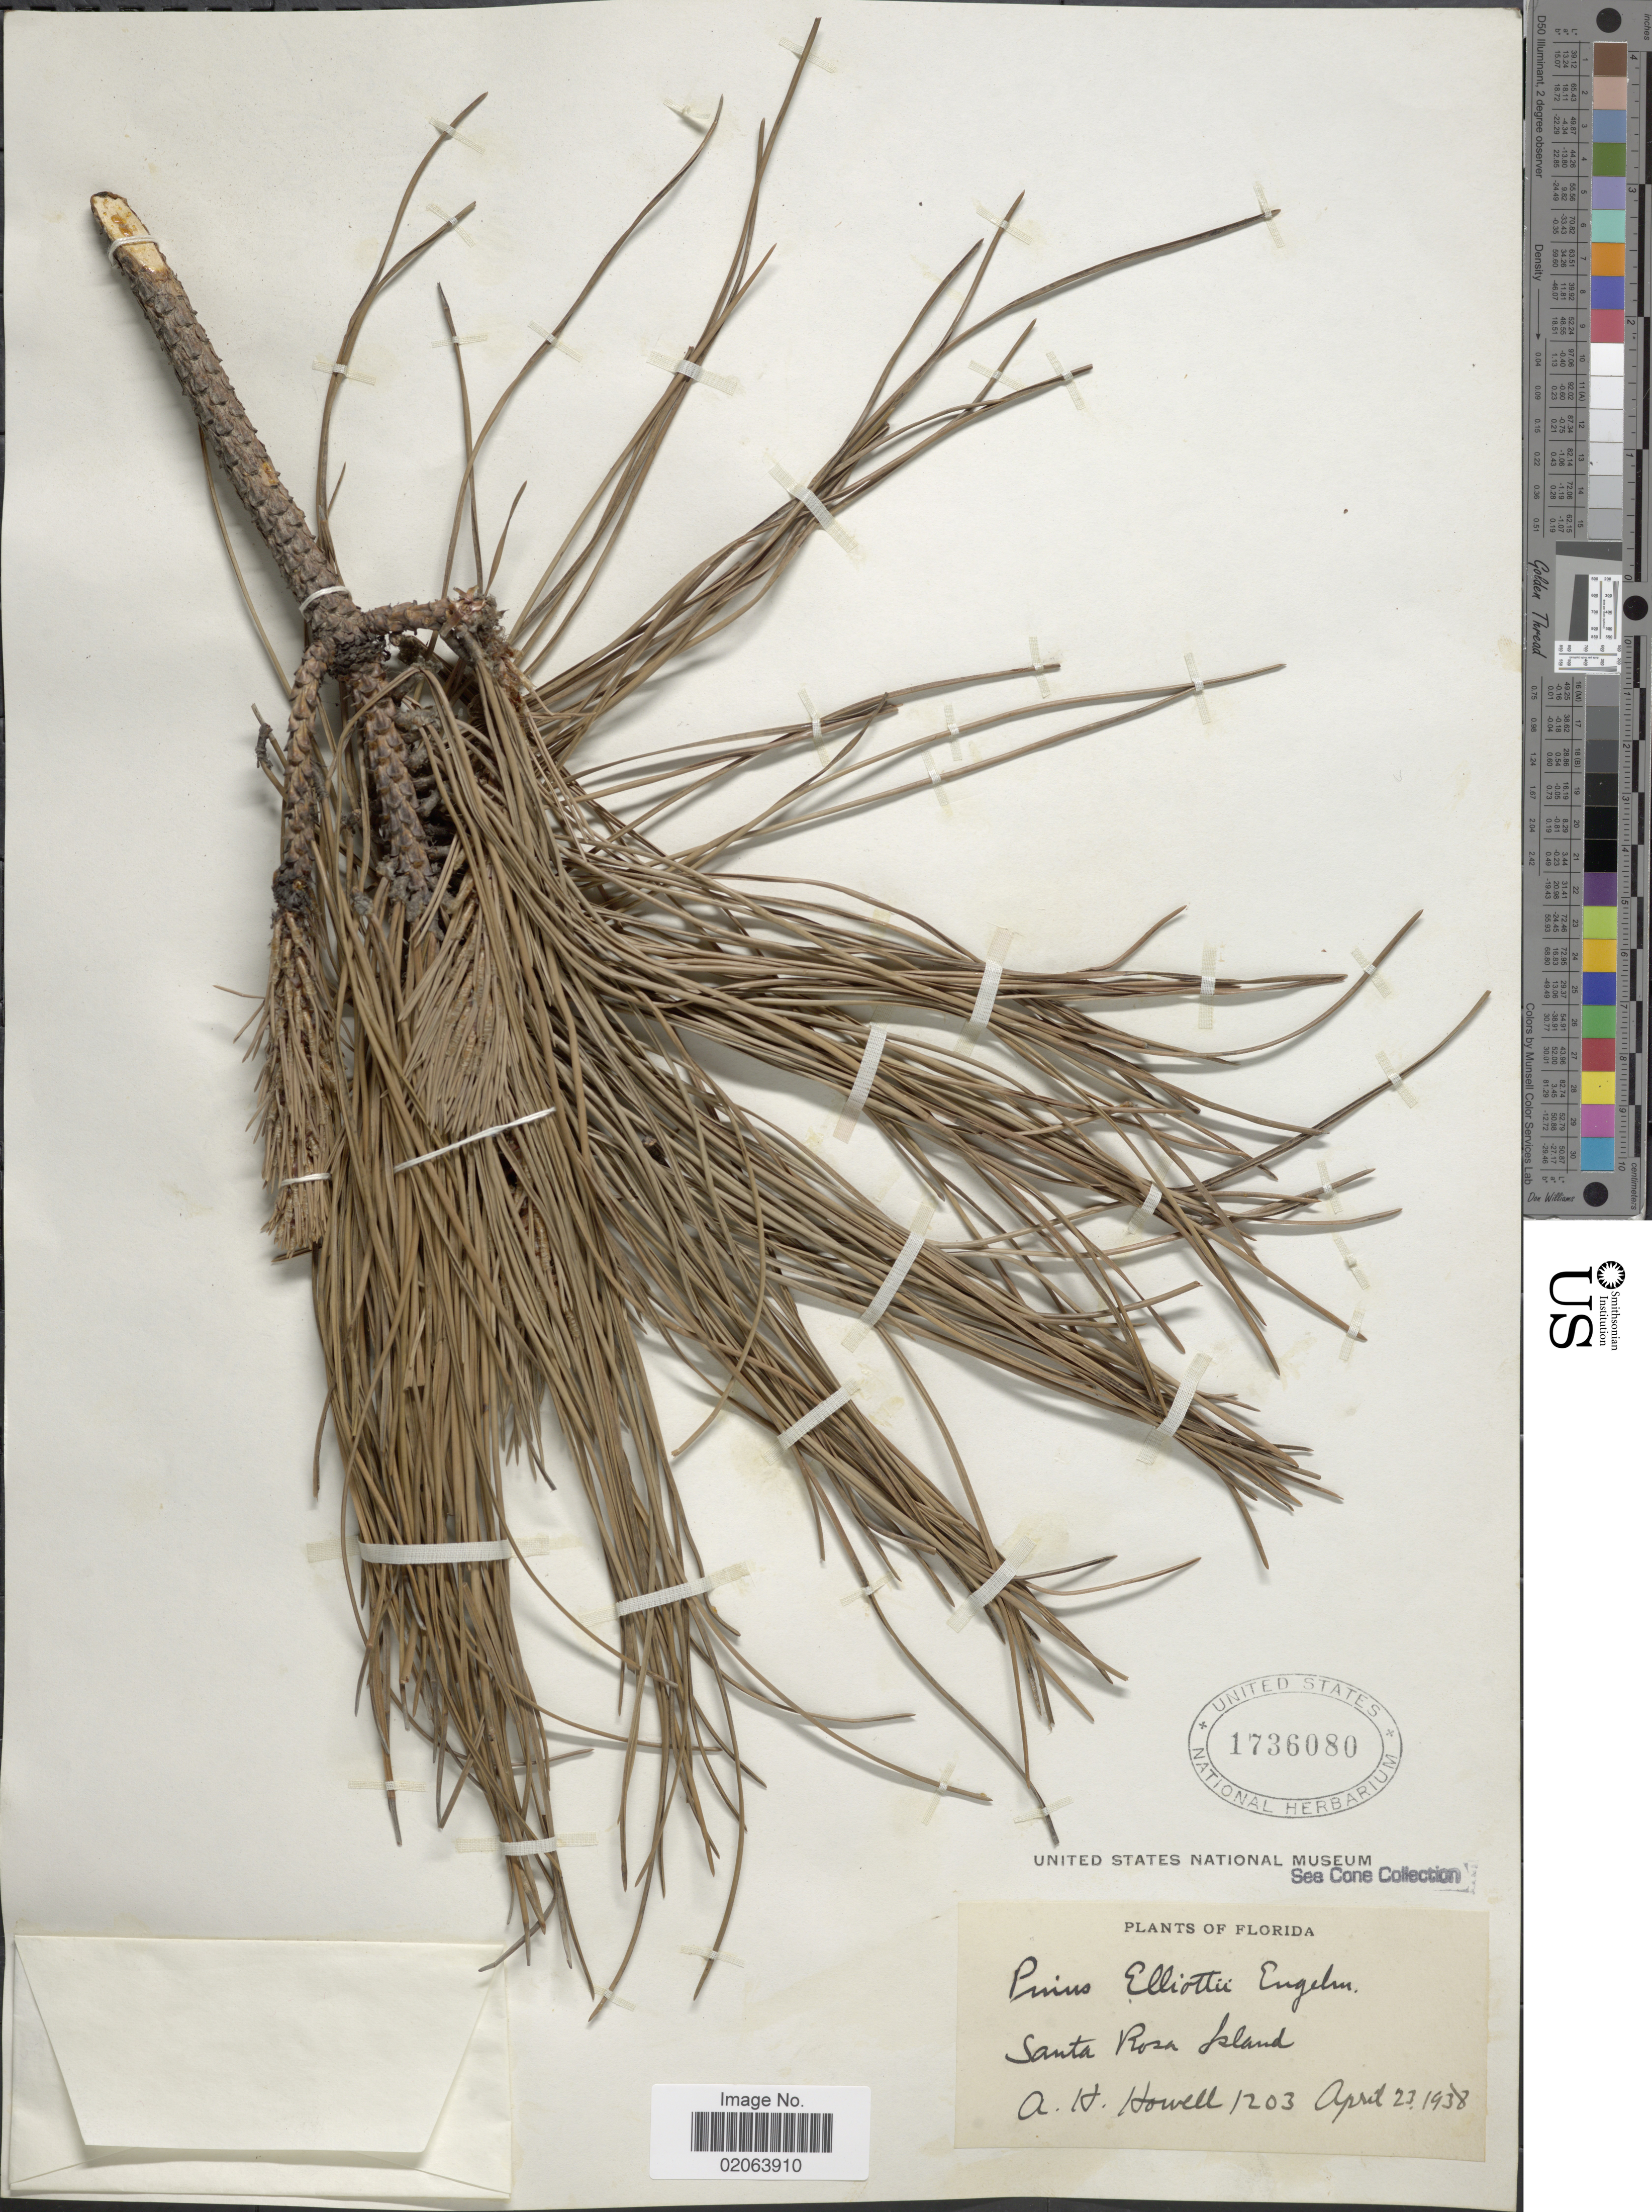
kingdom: Plantae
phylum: Tracheophyta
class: Pinopsida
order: Pinales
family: Pinaceae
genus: Pinus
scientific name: Pinus elliottii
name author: Engelm.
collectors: A. Howell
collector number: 1203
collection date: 1938-04-23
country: United States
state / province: Florida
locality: Santa Rosa Island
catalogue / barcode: US 1736080